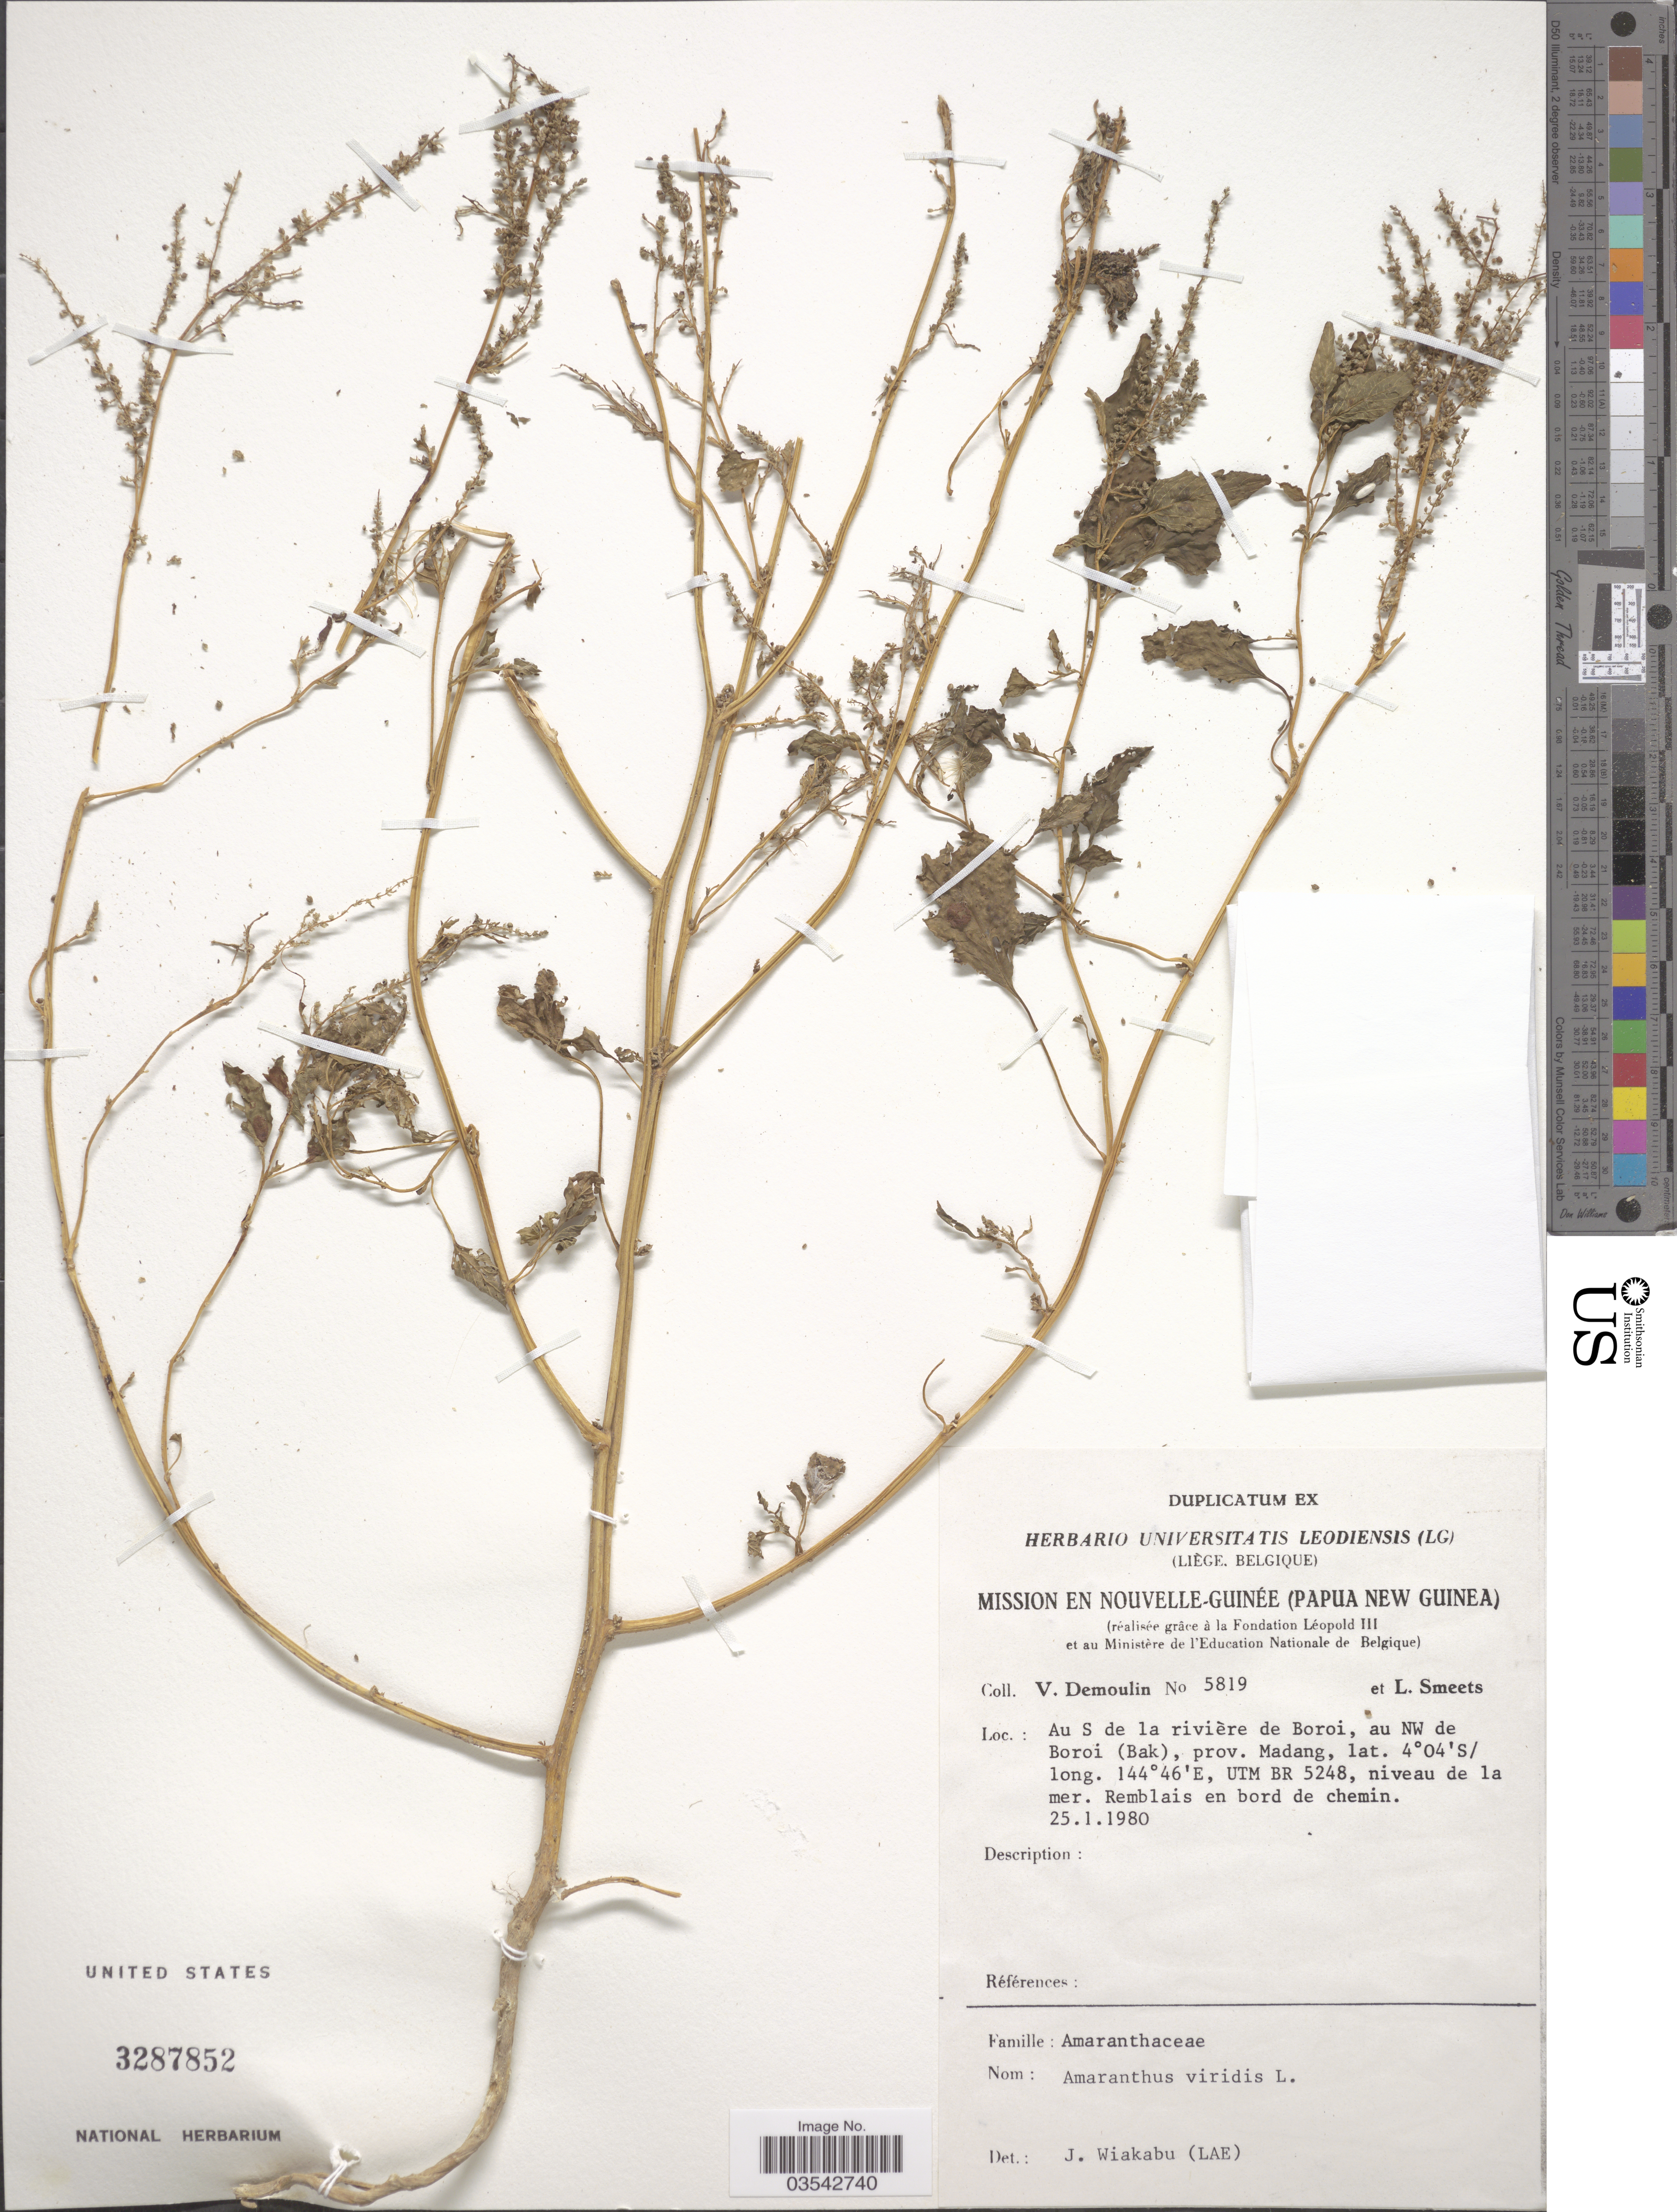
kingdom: Plantae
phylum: Tracheophyta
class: Magnoliopsida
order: Caryophyllales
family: Amaranthaceae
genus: Amaranthus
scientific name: Amaranthus viridis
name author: L.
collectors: V. Demoulin & L. Smeets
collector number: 5819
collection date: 1980-01-25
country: Papua New Guinea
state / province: Madang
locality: Nouvelle-Guinée. Au S de la rivière de Boroi, au NW de Boroi (Bak). UTM BR 5248.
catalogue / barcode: US 3287852